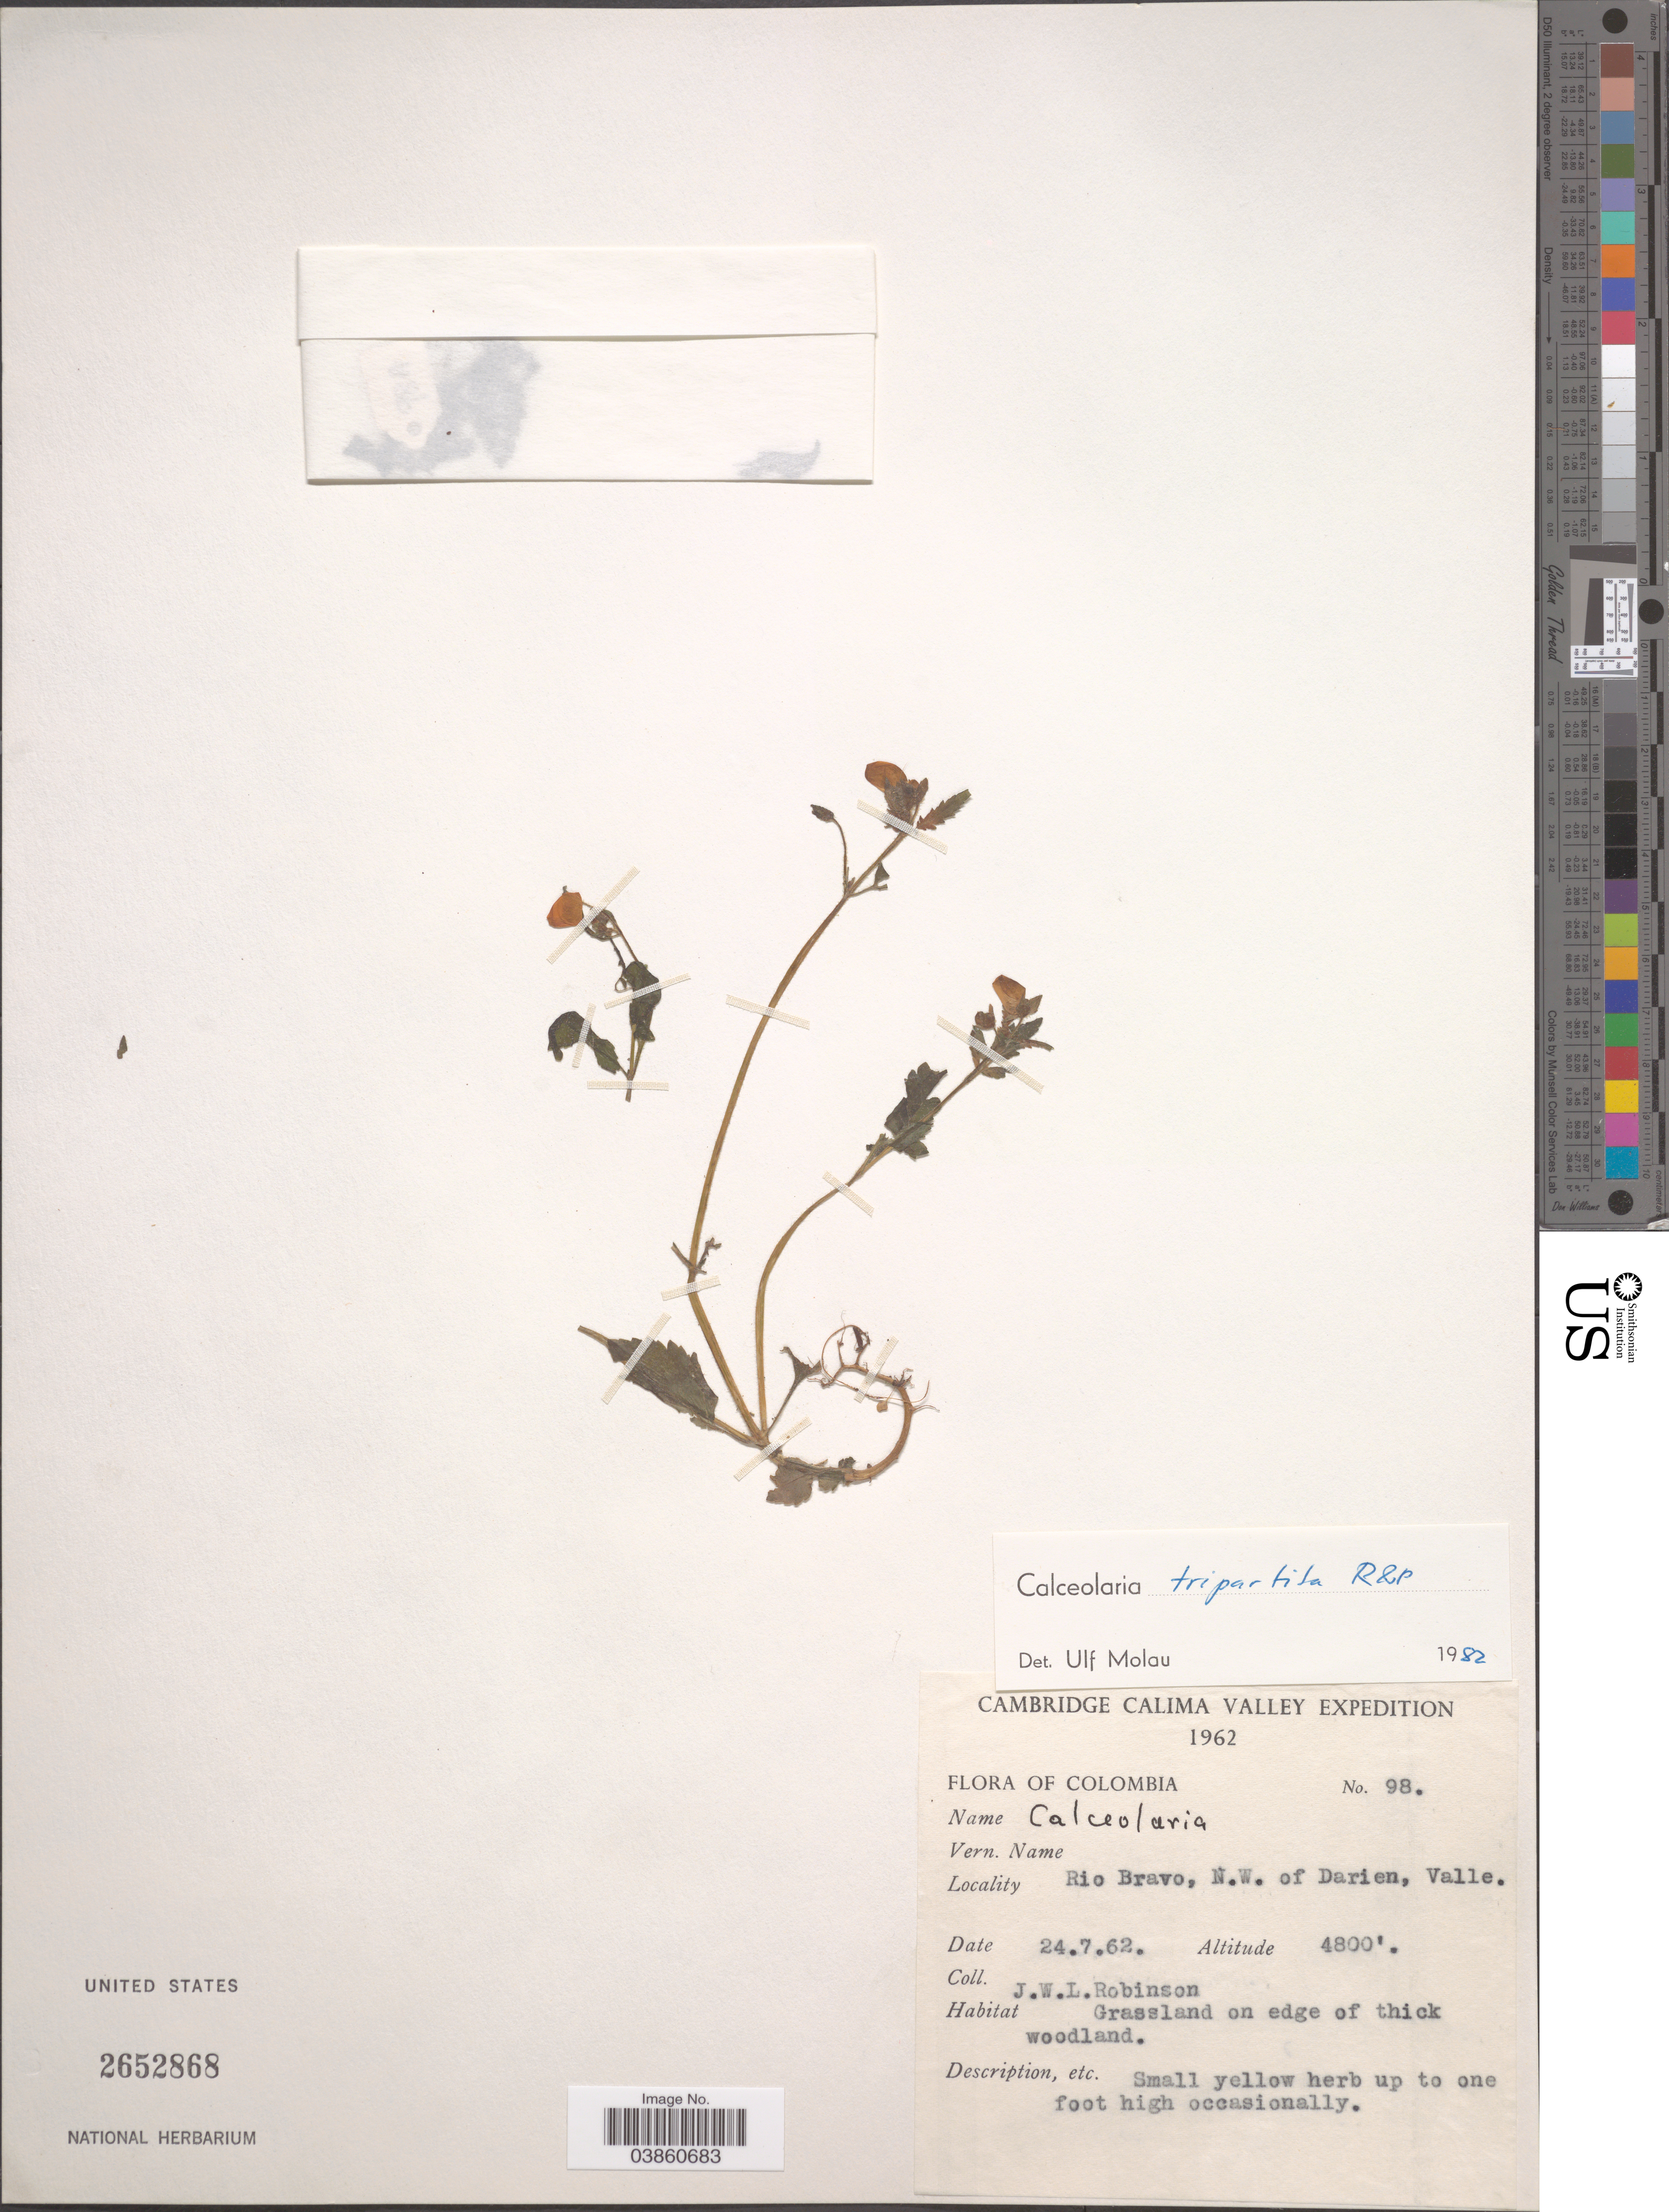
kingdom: Plantae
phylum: Tracheophyta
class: Magnoliopsida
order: Lamiales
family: Calceolariaceae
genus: Calceolaria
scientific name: Calceolaria tripartita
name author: Ruiz & Pav.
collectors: J. W. Robinson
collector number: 98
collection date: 1962-07-24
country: Colombia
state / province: Valle del Cauca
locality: Cambridge Calima Valley. Rio Bravo, N.W. of Darien, Valle.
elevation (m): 1463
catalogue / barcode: US 2652868